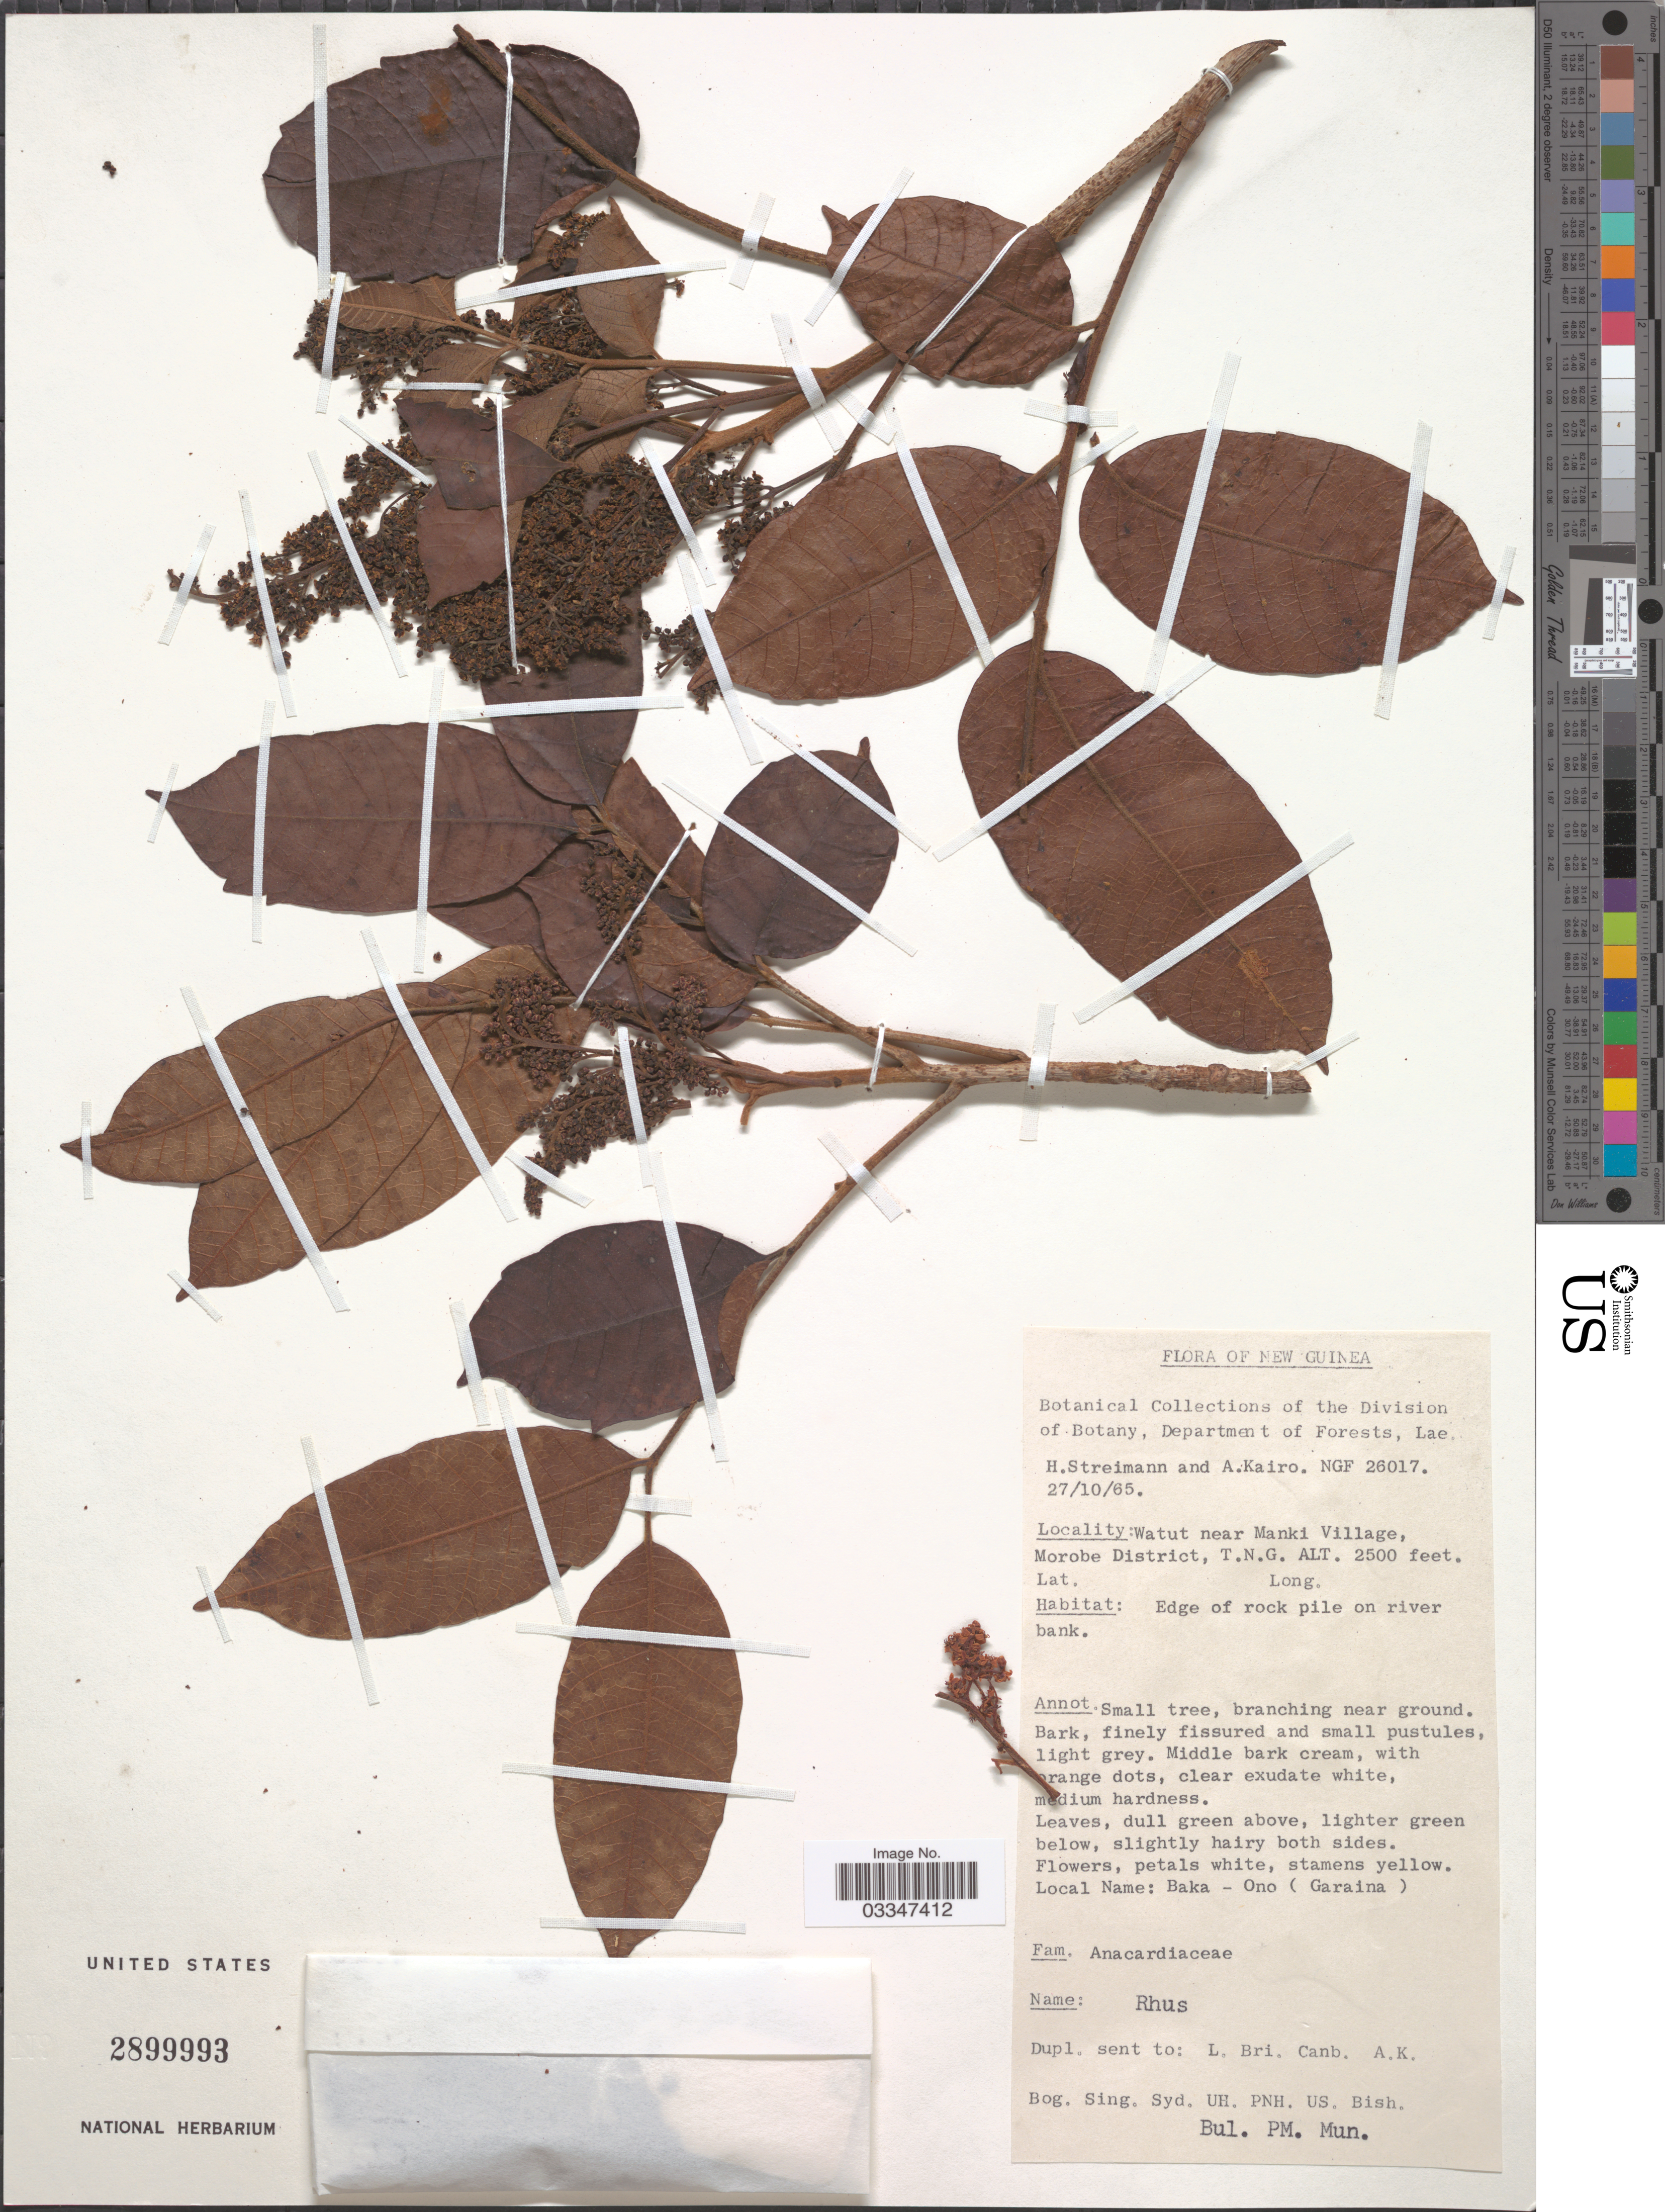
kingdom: Plantae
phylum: Tracheophyta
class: Magnoliopsida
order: Sapindales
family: Anacardiaceae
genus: Rhus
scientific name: Rhus sp.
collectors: H. Streimann & A. Kairo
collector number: NGF 26017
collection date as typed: Transcribed d/m/y: 27/10/65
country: Papua New Guinea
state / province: Morobe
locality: New Guinea. Watut near Manki Village, Morobe District, T.N.G.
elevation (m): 762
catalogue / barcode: US 2899993